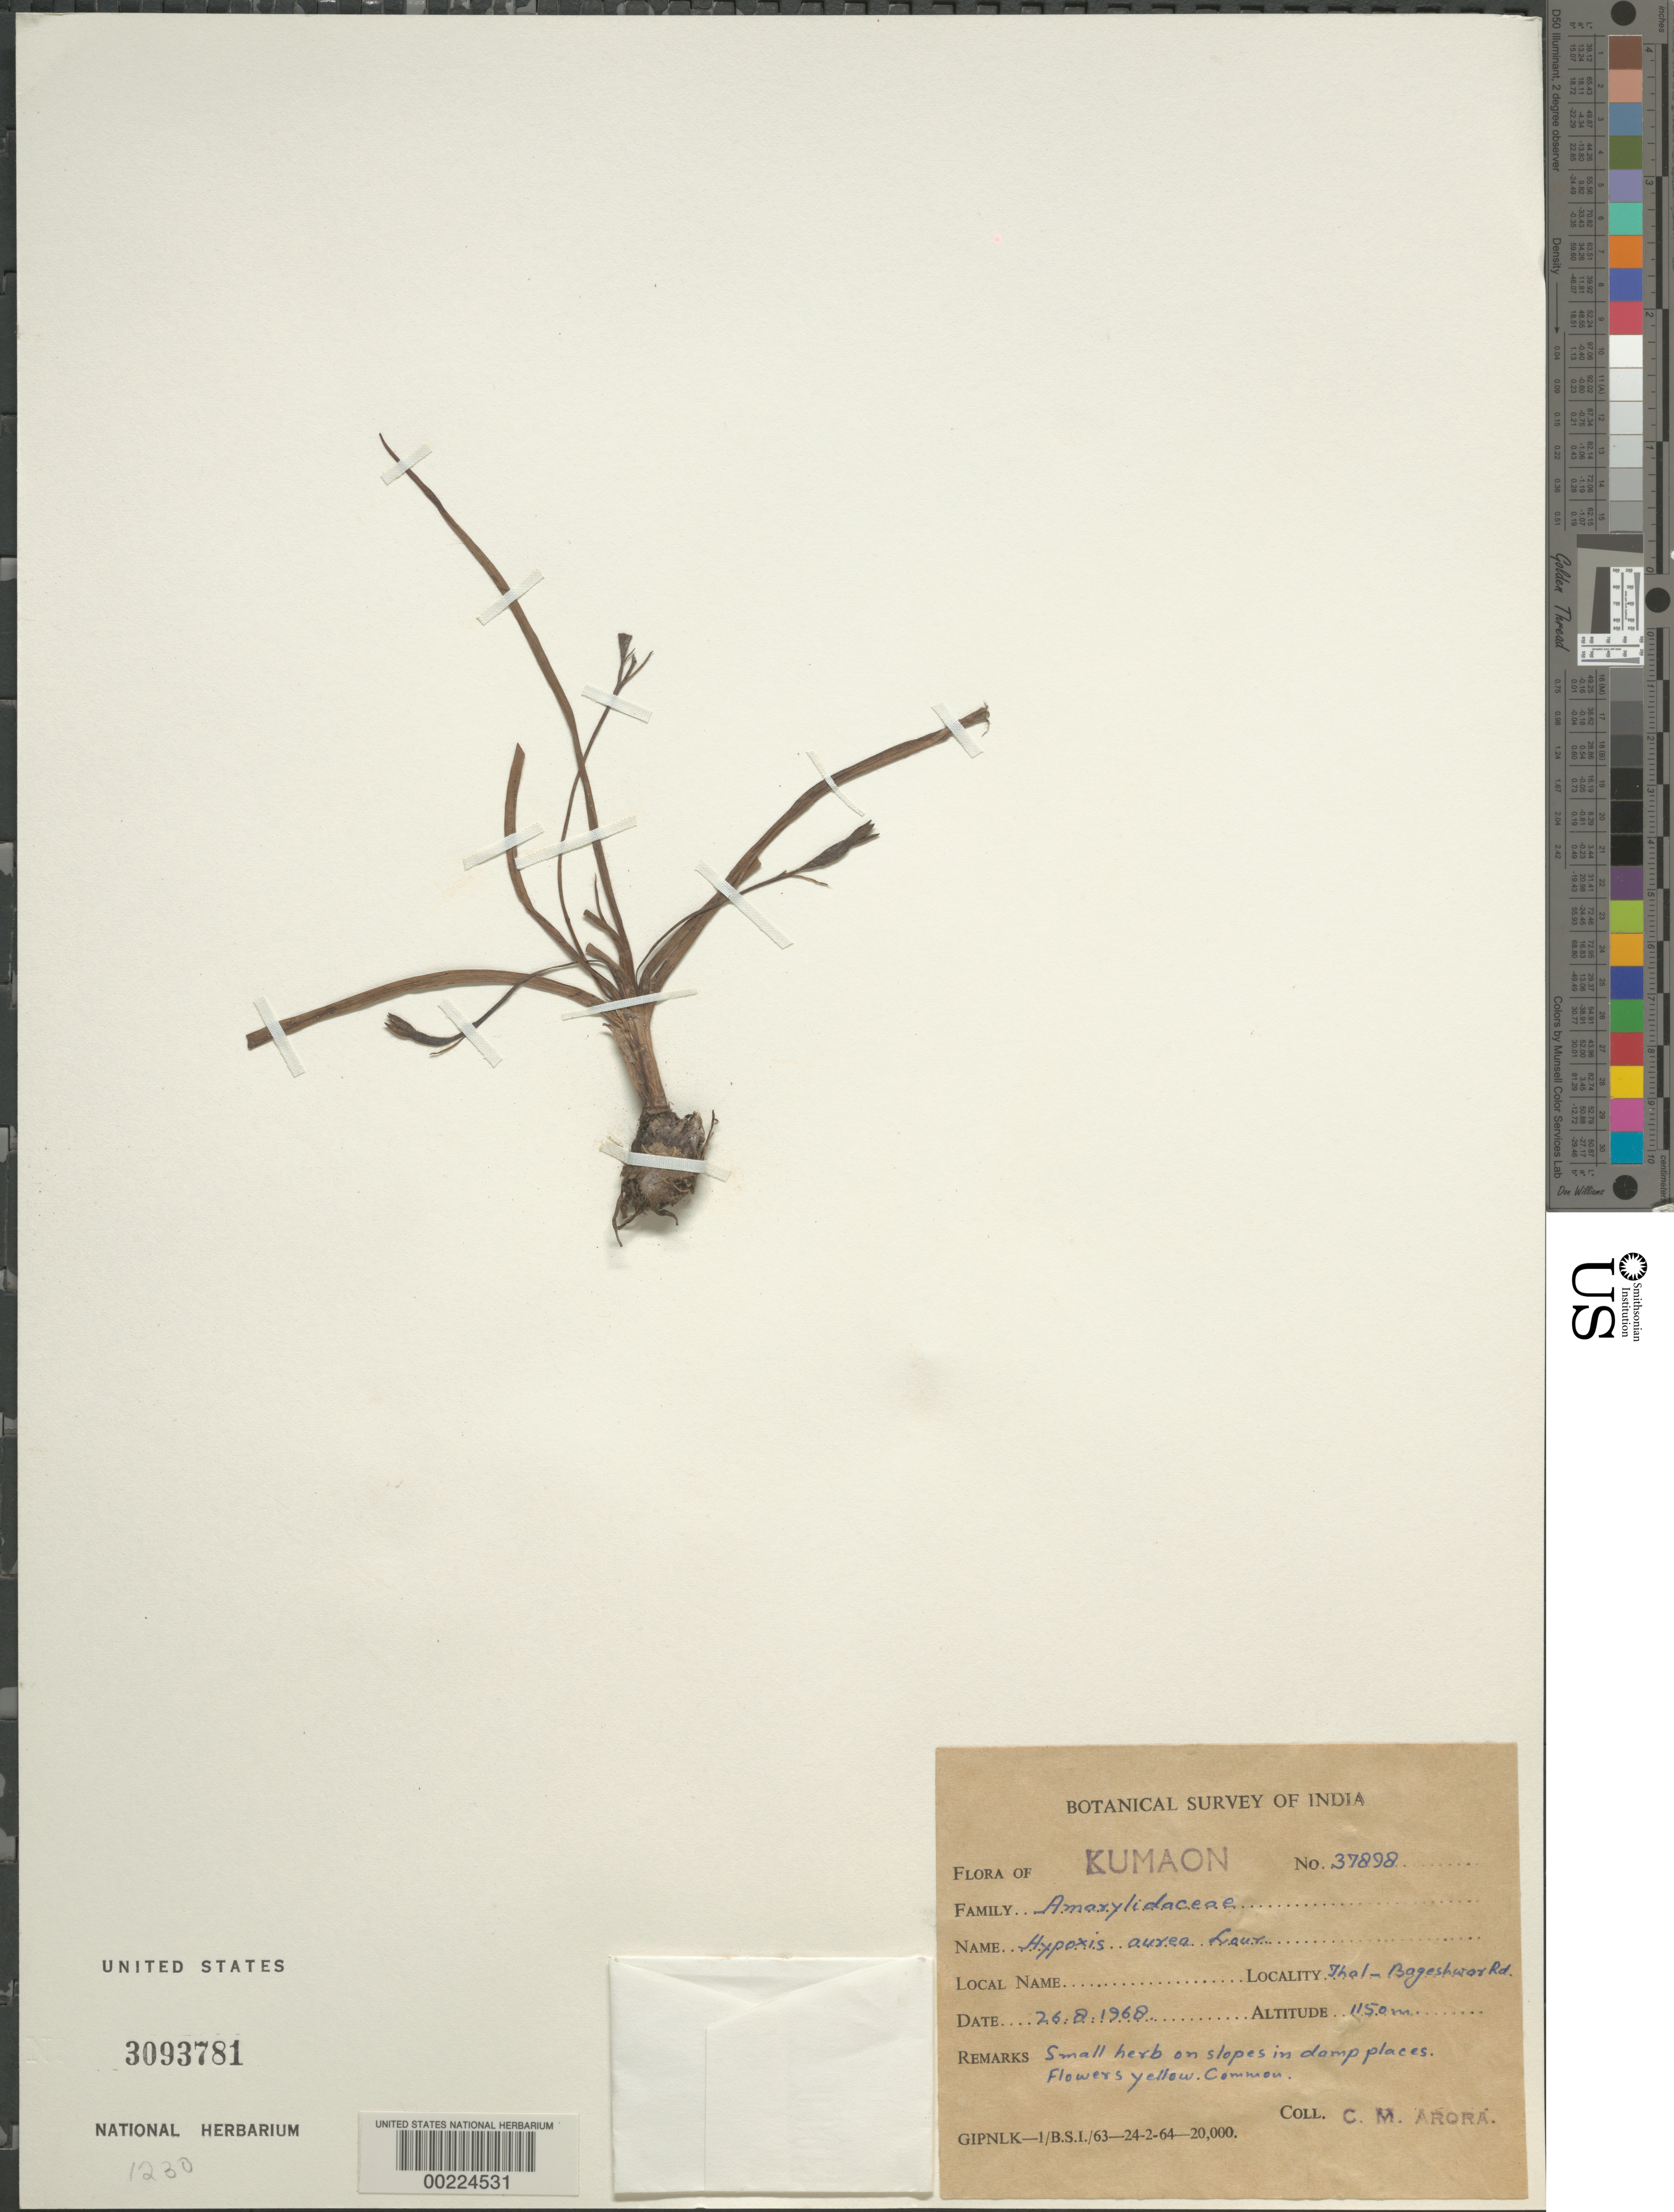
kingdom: Plantae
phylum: Tracheophyta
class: Liliopsida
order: Asparagales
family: Hypoxidaceae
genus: Hypoxis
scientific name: Hypoxis aurea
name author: Lour.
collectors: C. Arora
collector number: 37898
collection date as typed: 29 Aug 1968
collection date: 1968-08-29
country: India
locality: Komaon; thal-bageshwor rd.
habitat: On slopes in damp places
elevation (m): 1150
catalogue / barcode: US 3093781